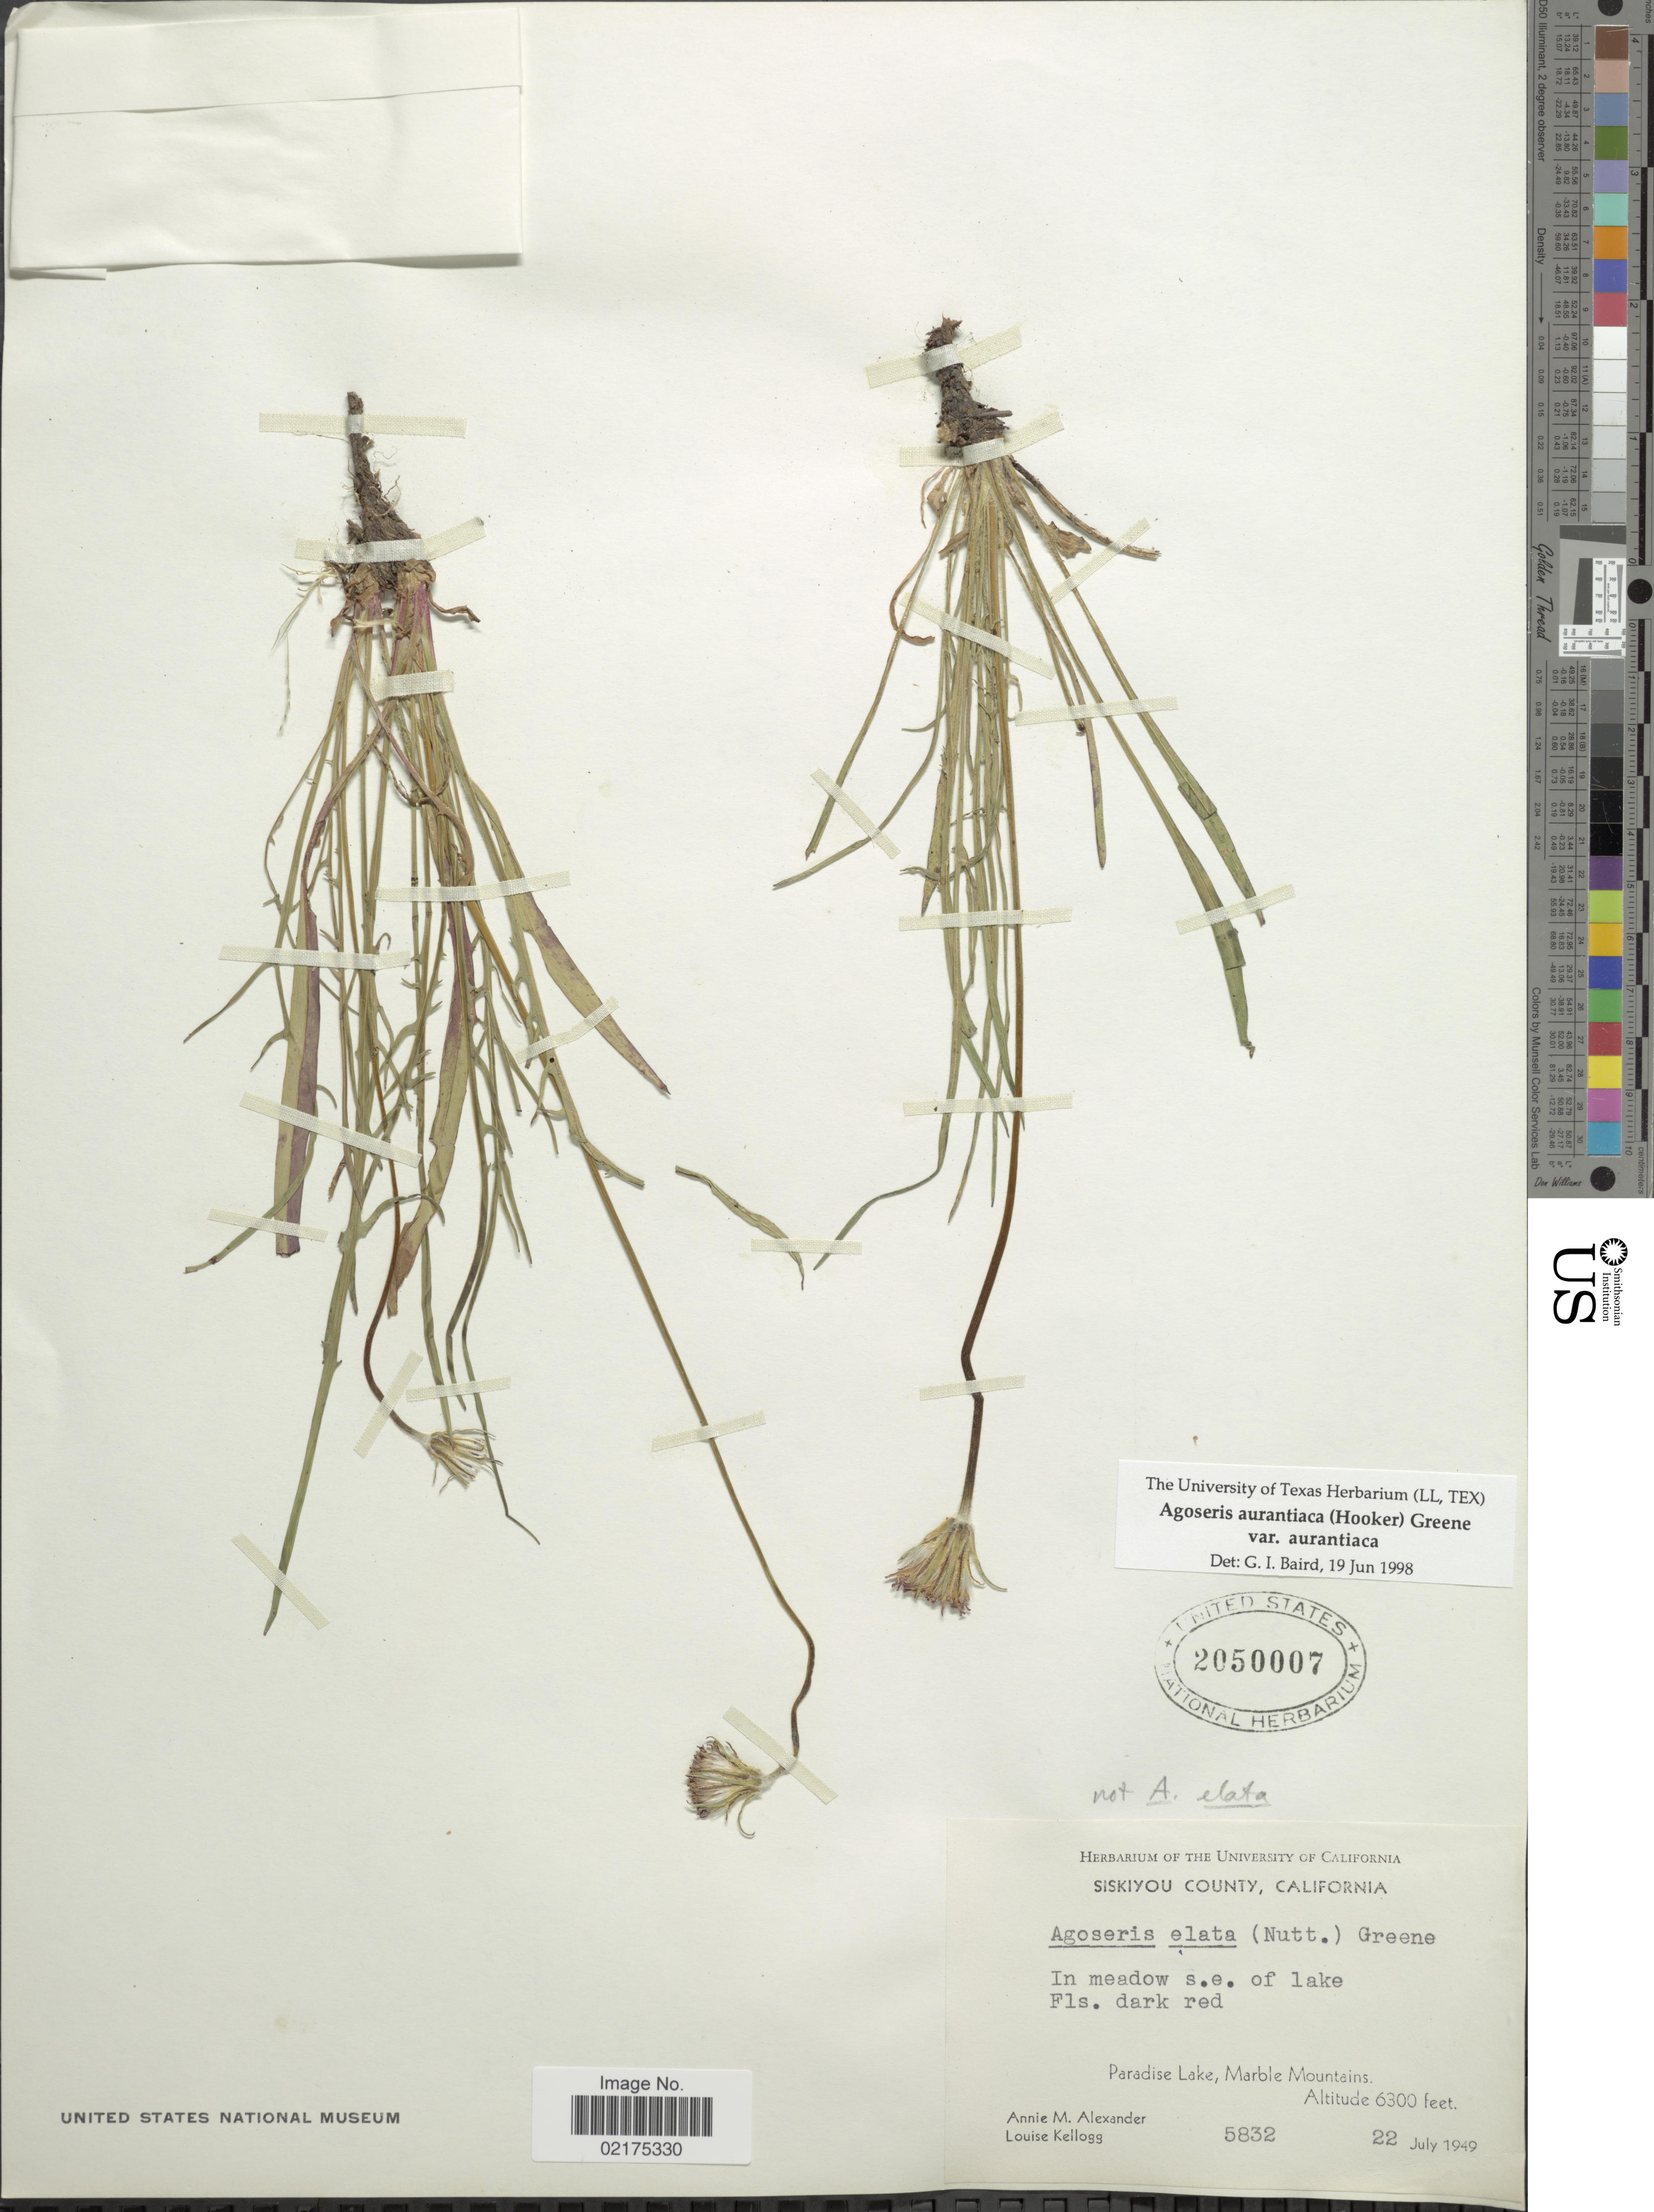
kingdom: Plantae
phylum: Tracheophyta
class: Magnoliopsida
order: Asterales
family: Asteraceae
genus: Agoseris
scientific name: Agoseris aurantiaca var. aurantiaca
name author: (Hook.) Greene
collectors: A. M. Alexander & L. Kellogg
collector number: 5832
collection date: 1949-07-22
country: United States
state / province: California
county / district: Siskiyou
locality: Siskiyou County, Paradise Lake, Marble Mountains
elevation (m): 1920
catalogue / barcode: US 2050007